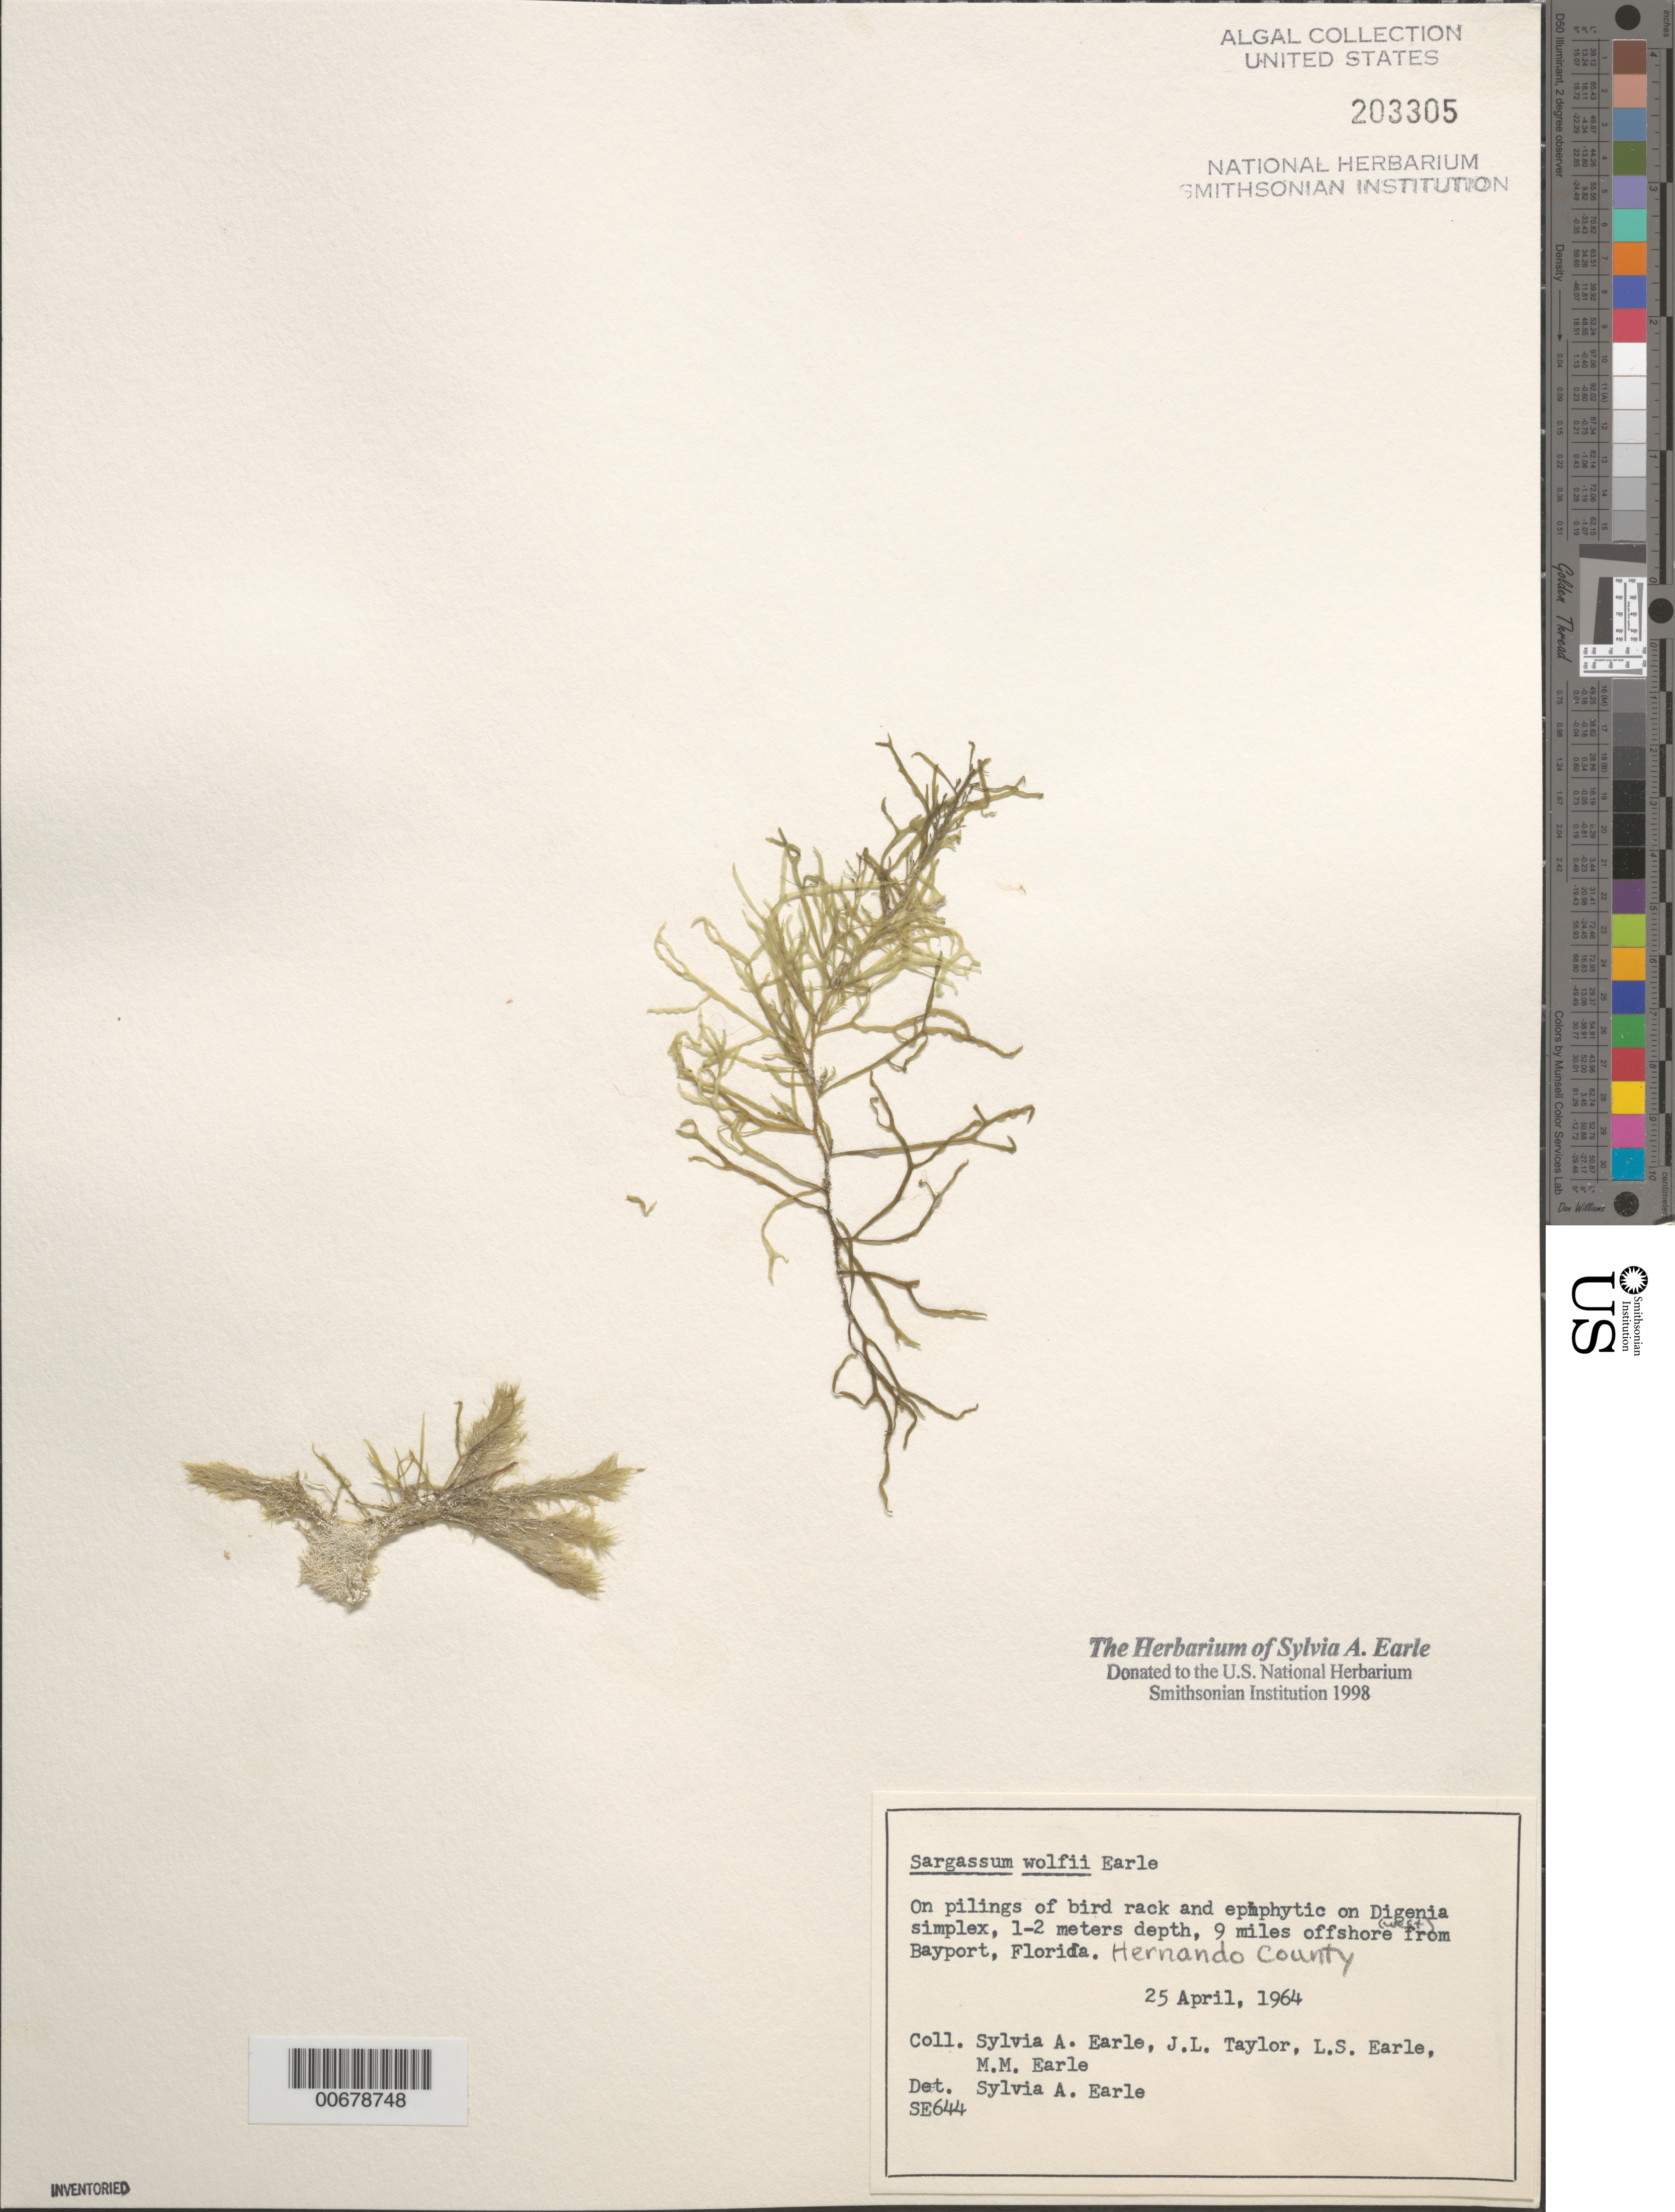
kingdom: Chromista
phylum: Ochrophyta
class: Phaeophyceae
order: Fucales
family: Sargassaceae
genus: Sargassum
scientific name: Sargassum wolfii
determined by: Earle, S. A.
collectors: S. A. Earle, J. L. Taylor, L. Earle & M. Earle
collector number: SE 644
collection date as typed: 25 Apr 1964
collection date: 1964-04-25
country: United States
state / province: Florida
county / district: Hernando County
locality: Bird rack 9 miles off (west from) Bayport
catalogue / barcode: US 203305